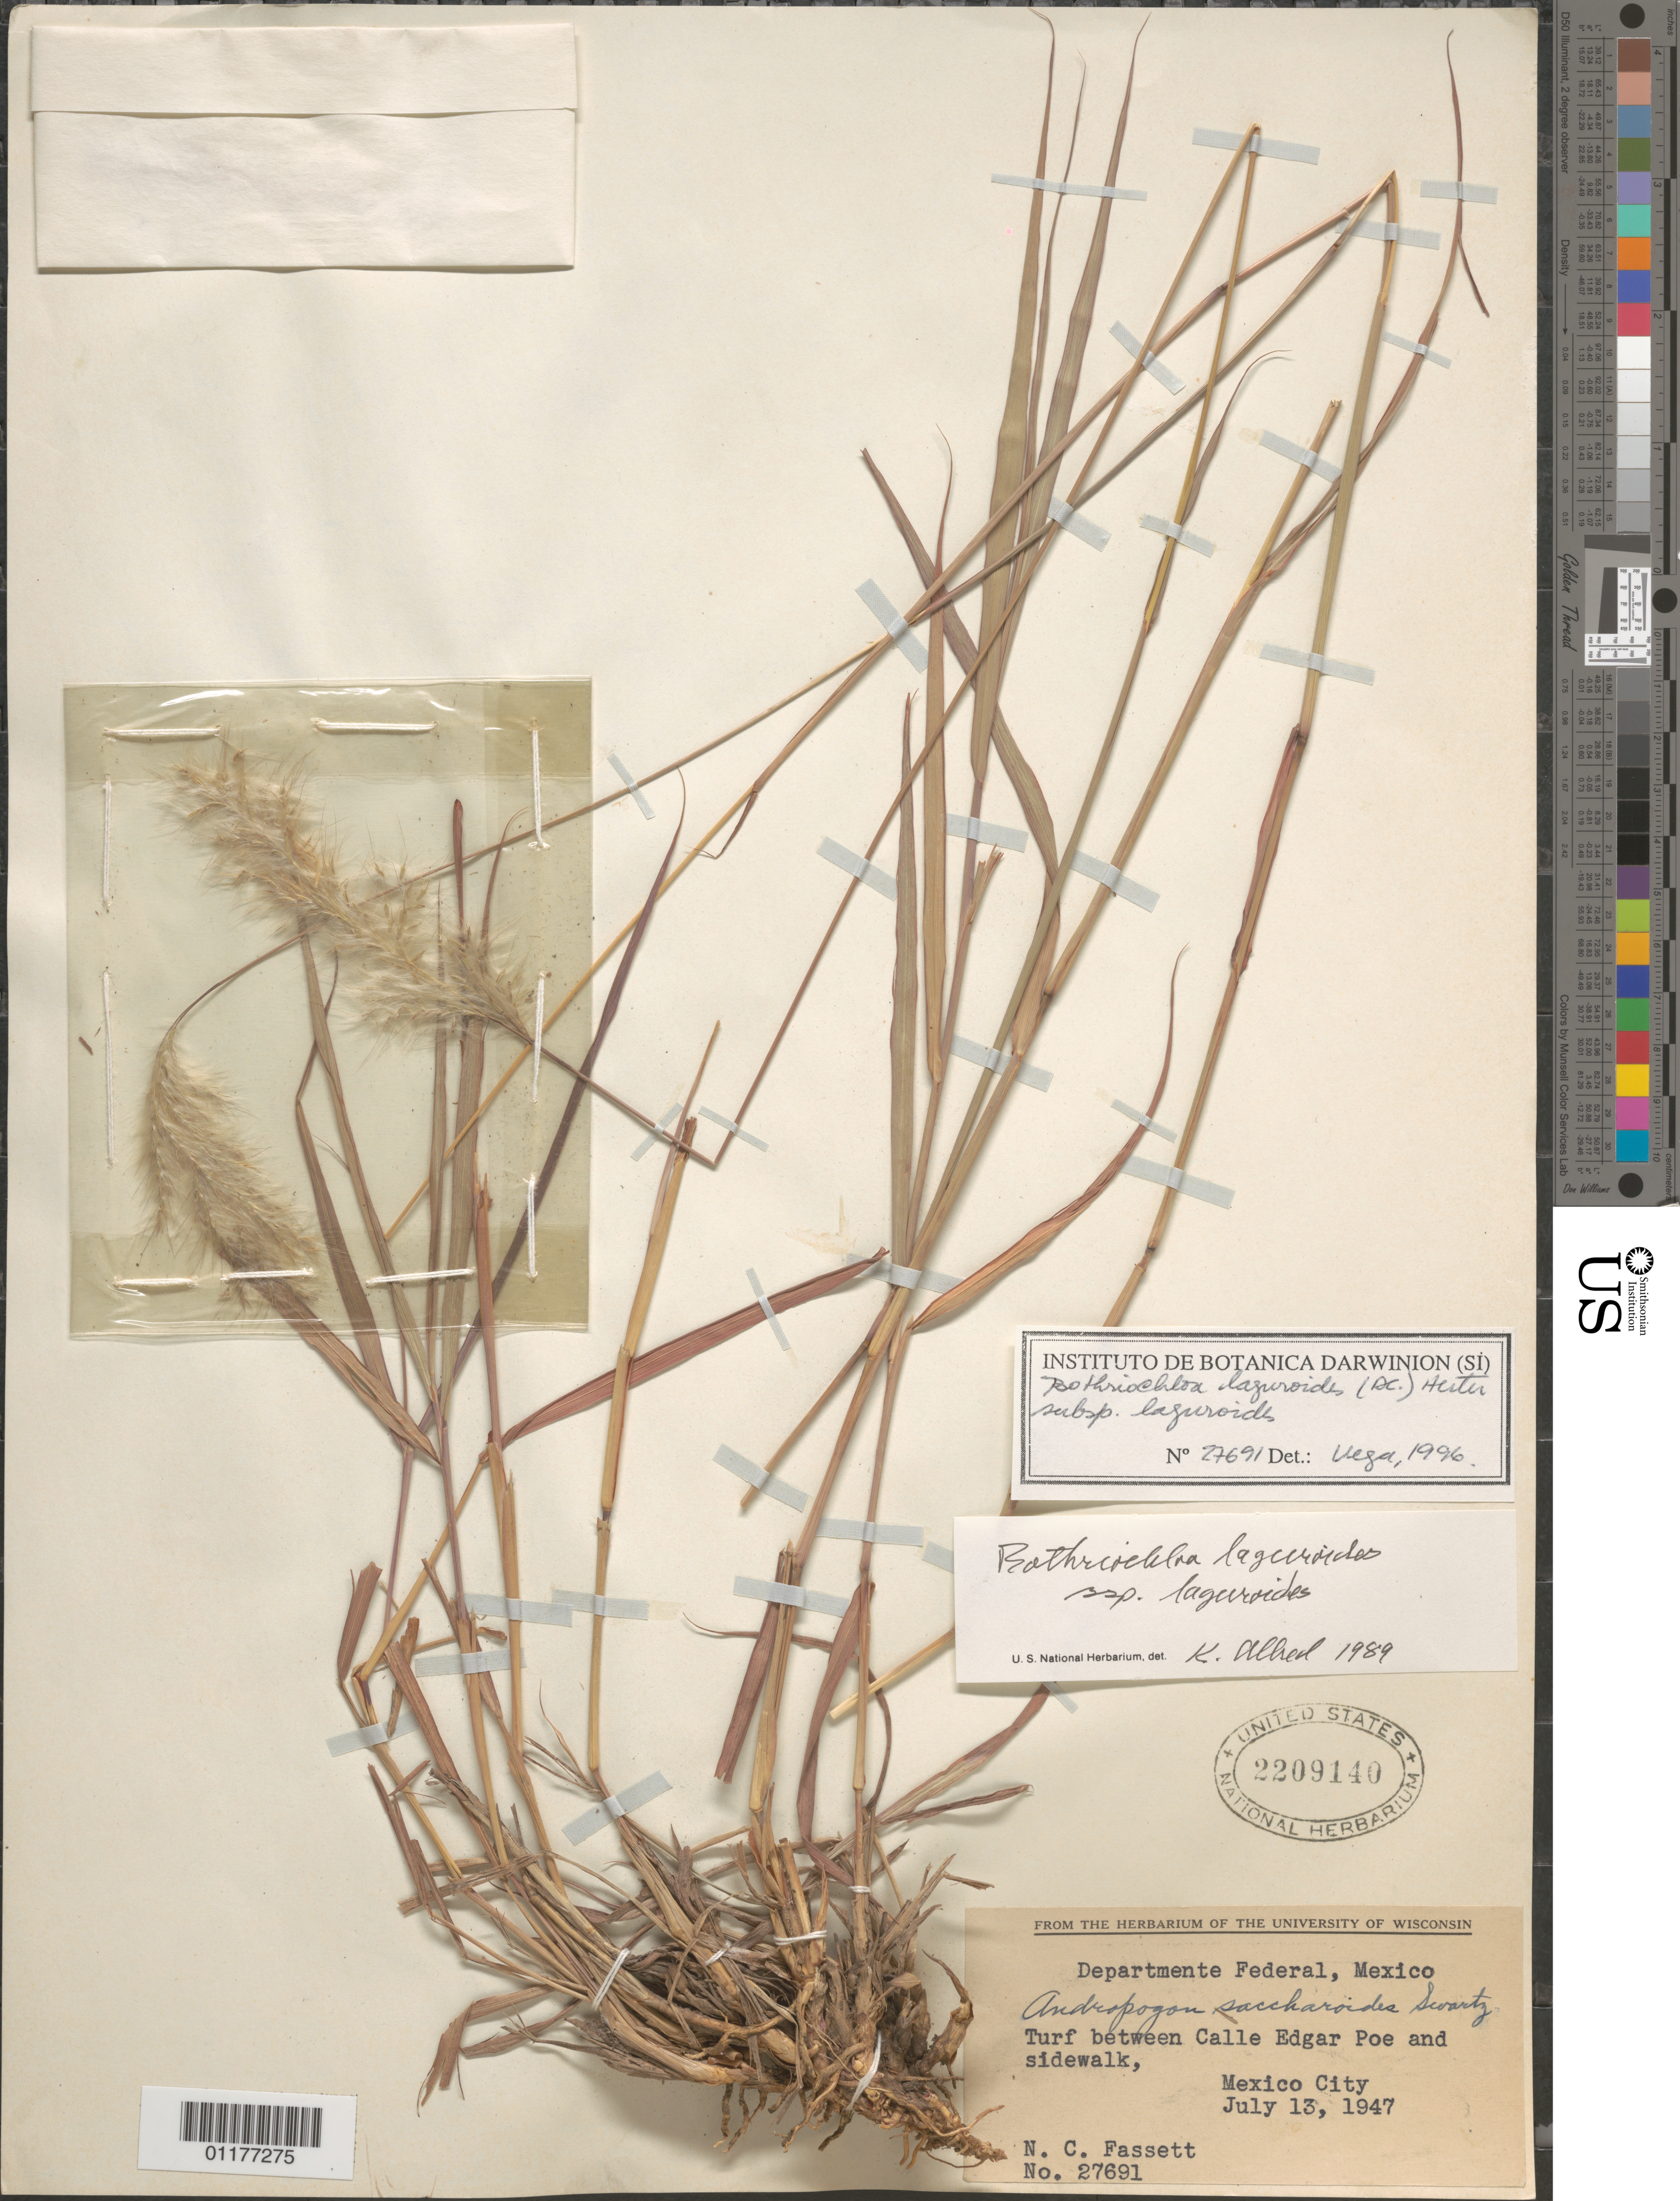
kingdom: Plantae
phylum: Tracheophyta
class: Liliopsida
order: Poales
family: Poaceae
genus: Bothriochloa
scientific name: Bothriochloa laguroides subsp. laguroides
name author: (DC.) Herter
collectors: N. C. Fassett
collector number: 27691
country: Mexico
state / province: México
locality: Mexico City, between Calle Edgar Poe and sidewalk.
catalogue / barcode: US 2209140